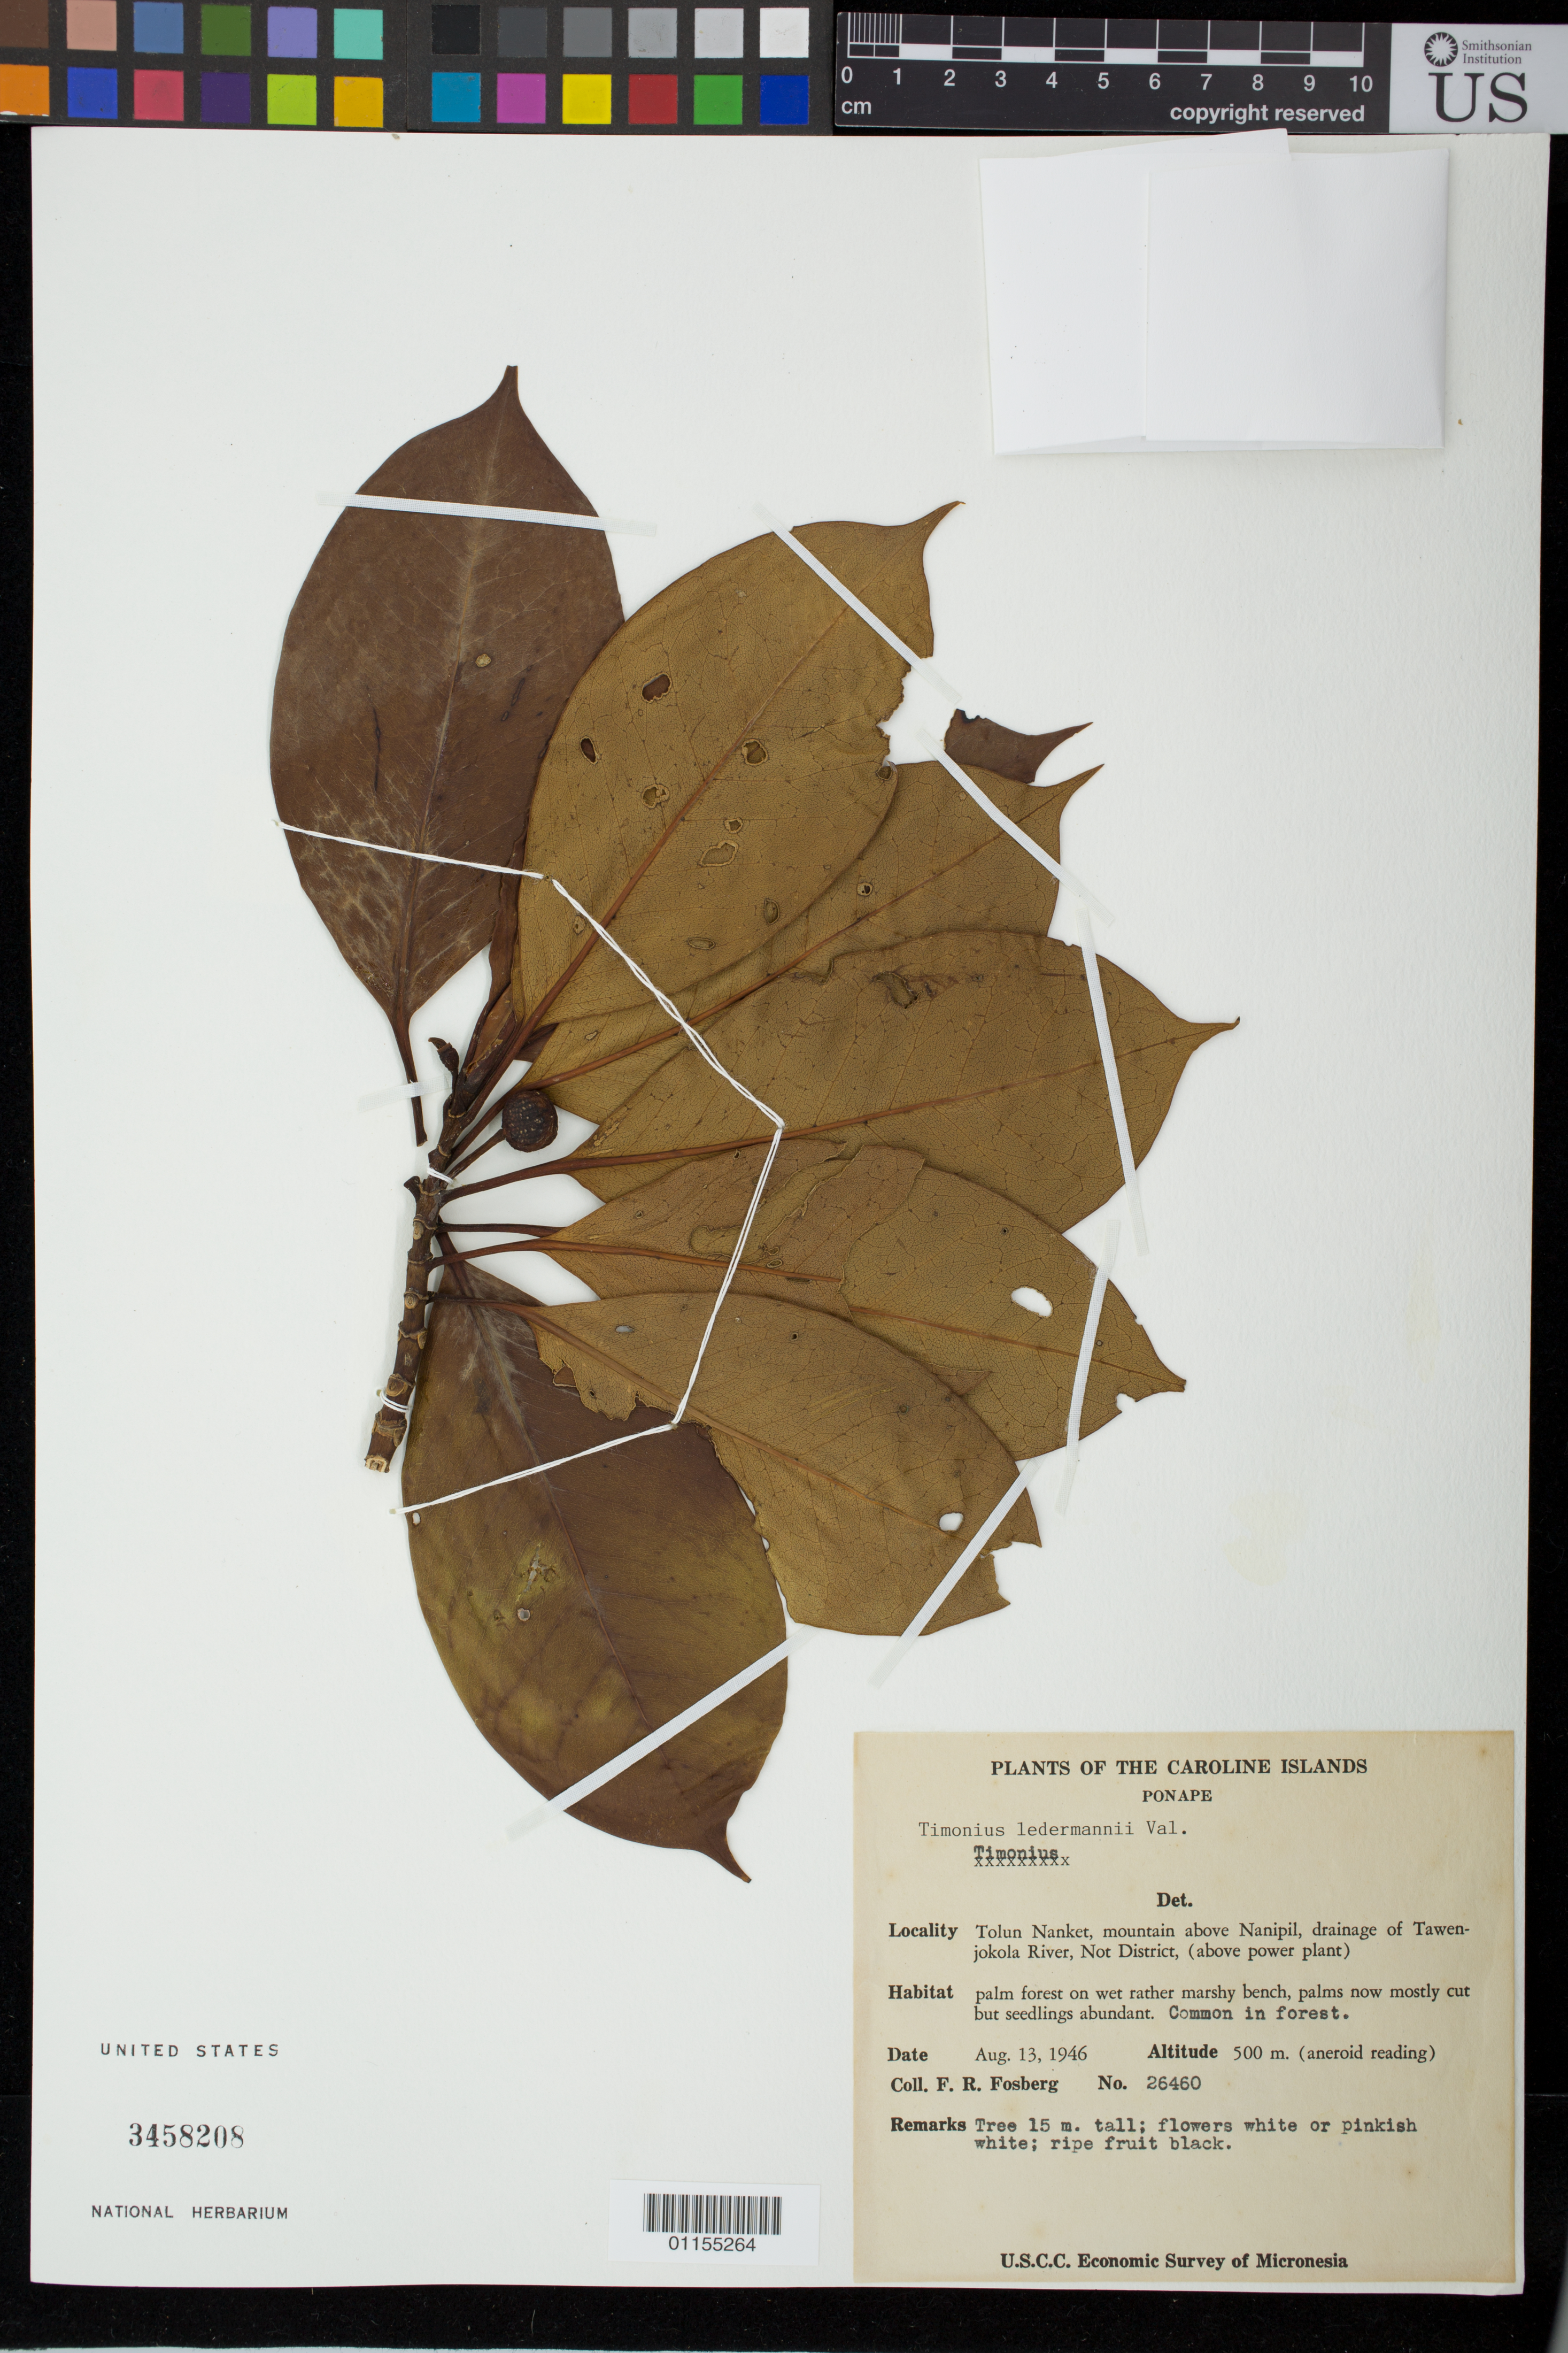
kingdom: Plantae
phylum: Tracheophyta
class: Magnoliopsida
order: Gentianales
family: Rubiaceae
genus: Timonius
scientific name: Timonius ledermannii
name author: Valeton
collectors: F. R. Fosberg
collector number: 26460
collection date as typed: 13 Aug 1946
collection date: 1946-08-13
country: Micronesia, Federated States of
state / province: Pohnpei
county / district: Nett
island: Pohnpei [Ponape]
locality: Tolun nanket, above nanipil, drainage of Tawenjokola River. Not district. Above Power plant [= nett district.]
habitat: wet rather marshy beach.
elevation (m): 500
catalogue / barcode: US 3458208